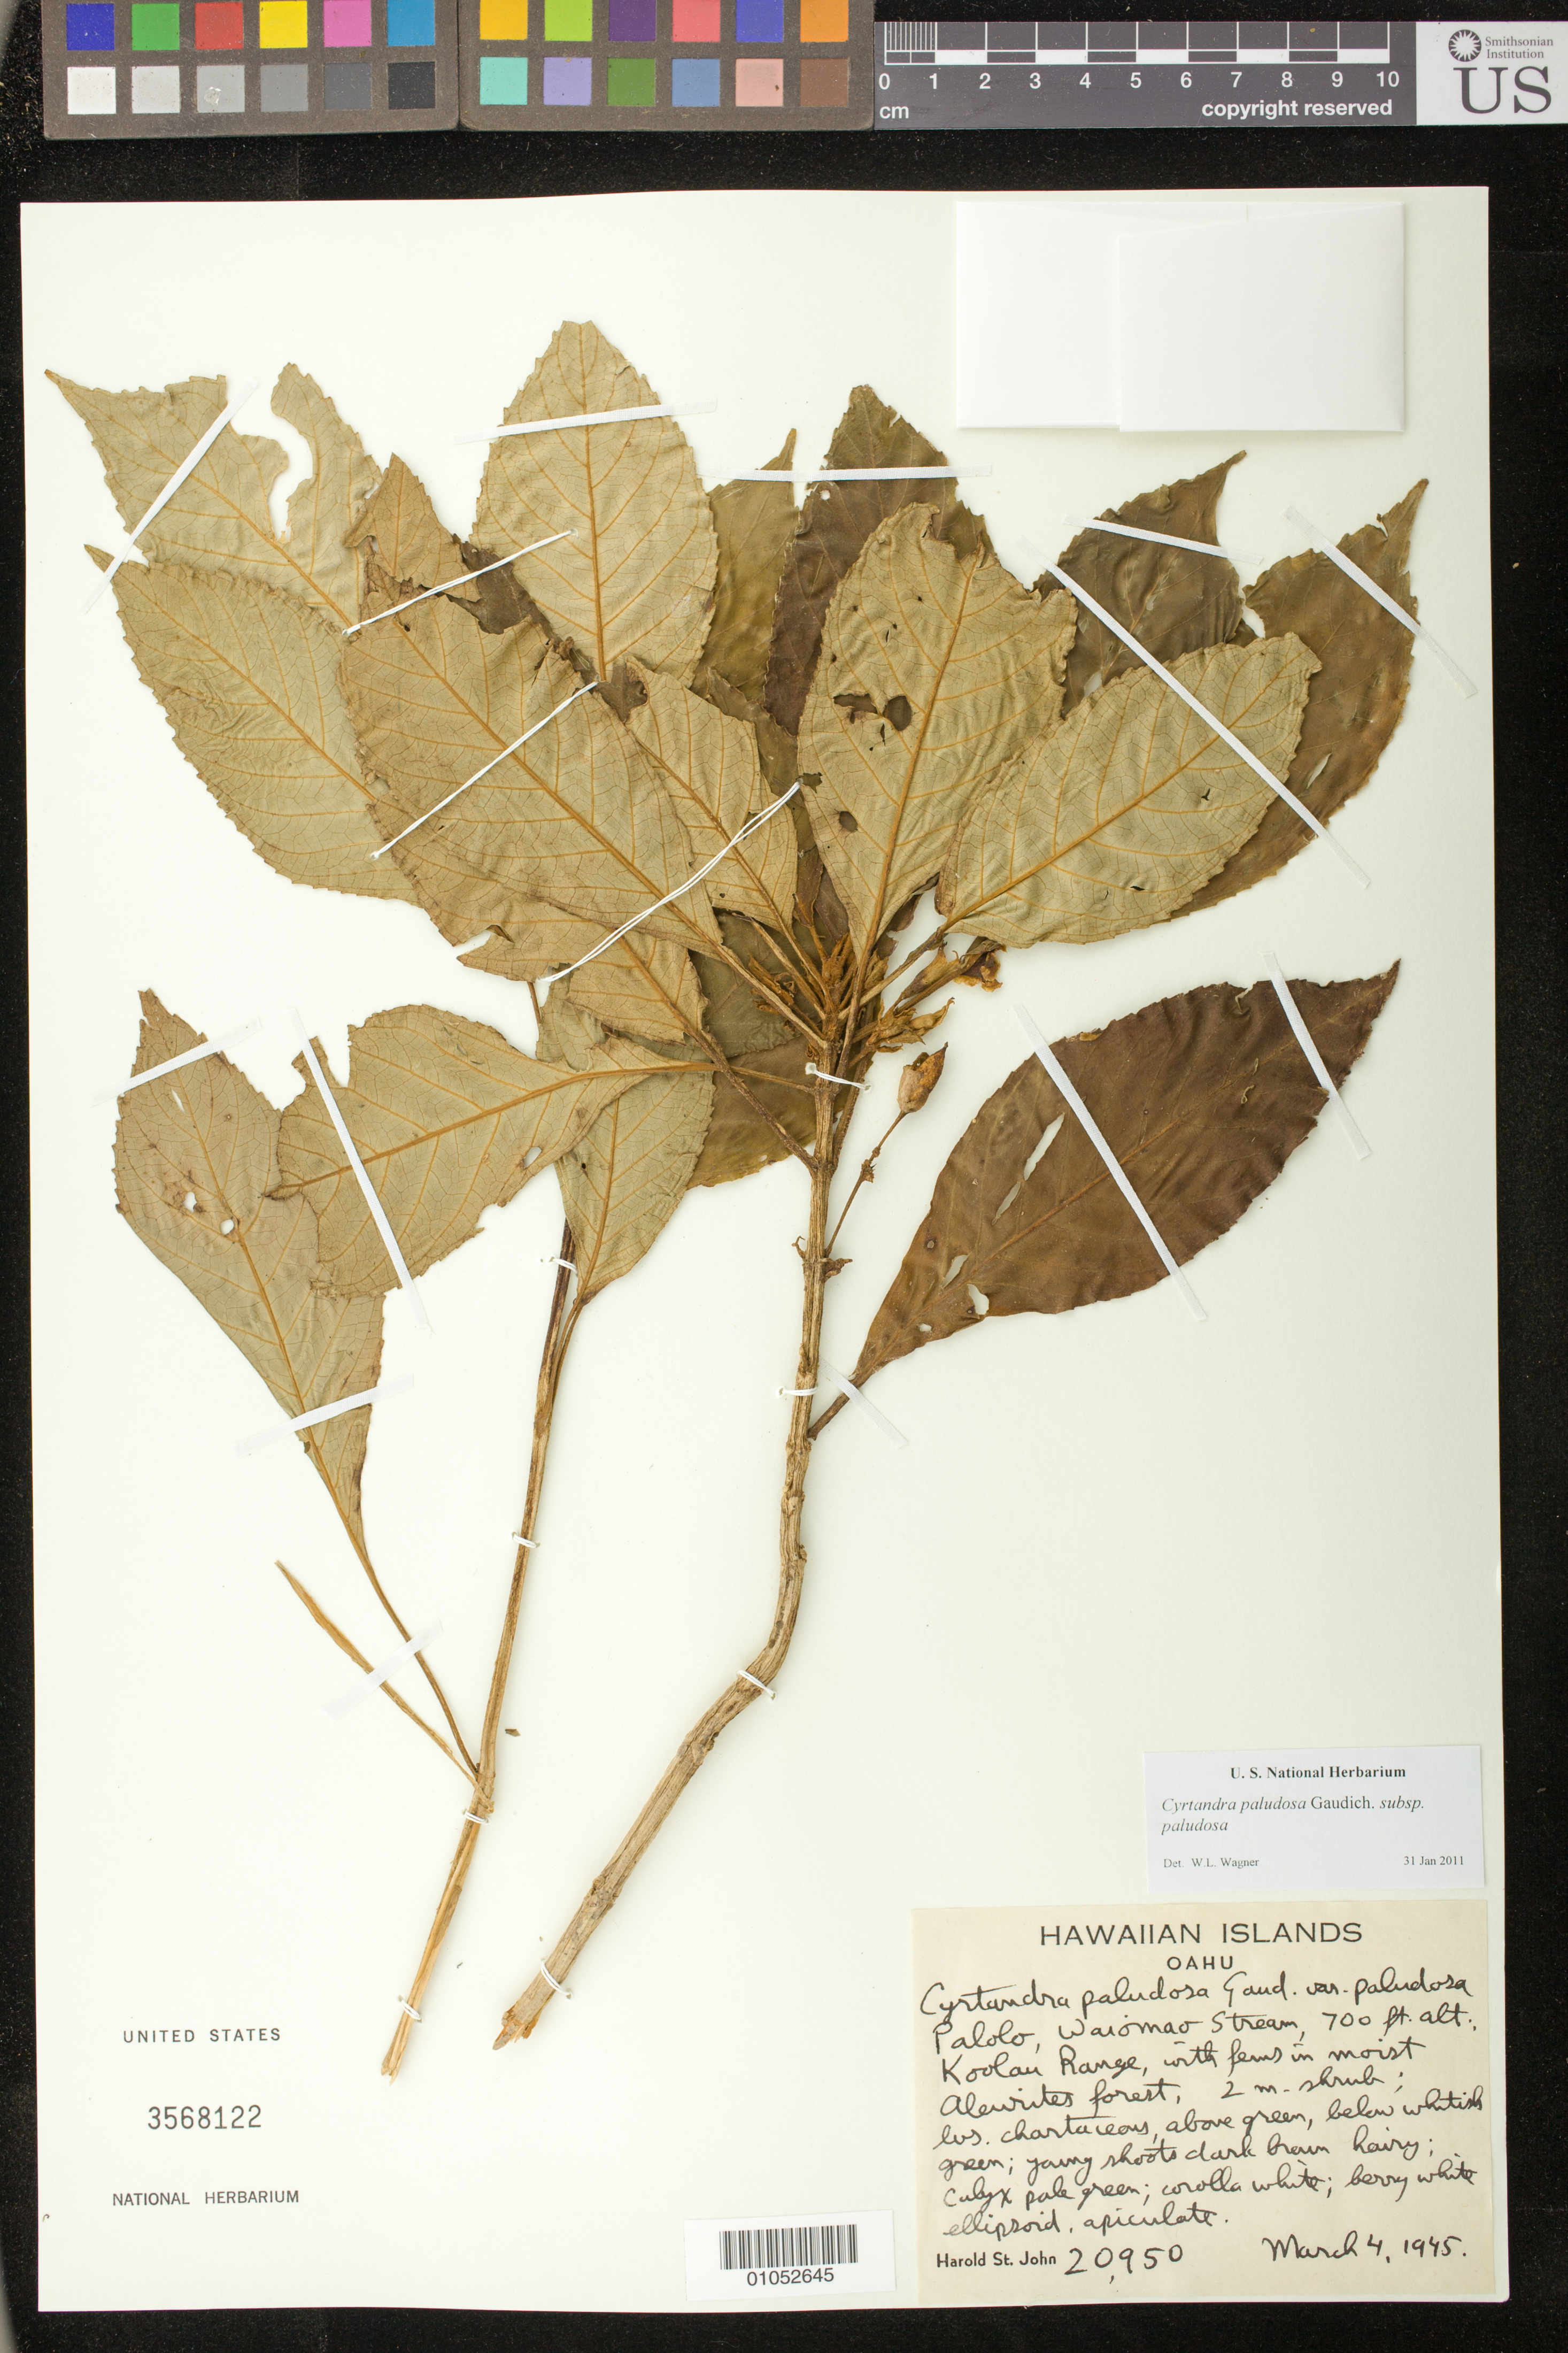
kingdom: Plantae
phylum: Tracheophyta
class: Magnoliopsida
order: Lamiales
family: Gesneriaceae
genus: Cyrtandra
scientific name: Cyrtandra paludosa var. paludosa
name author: Gaudich.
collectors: H. St. John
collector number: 20950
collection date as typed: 4 Mar 1945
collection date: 1945-03-04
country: United States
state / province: Hawaii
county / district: Honolulu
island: Oahu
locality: Palolo, Waiomao Stream, Koolau Range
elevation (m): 213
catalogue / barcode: US 3568122